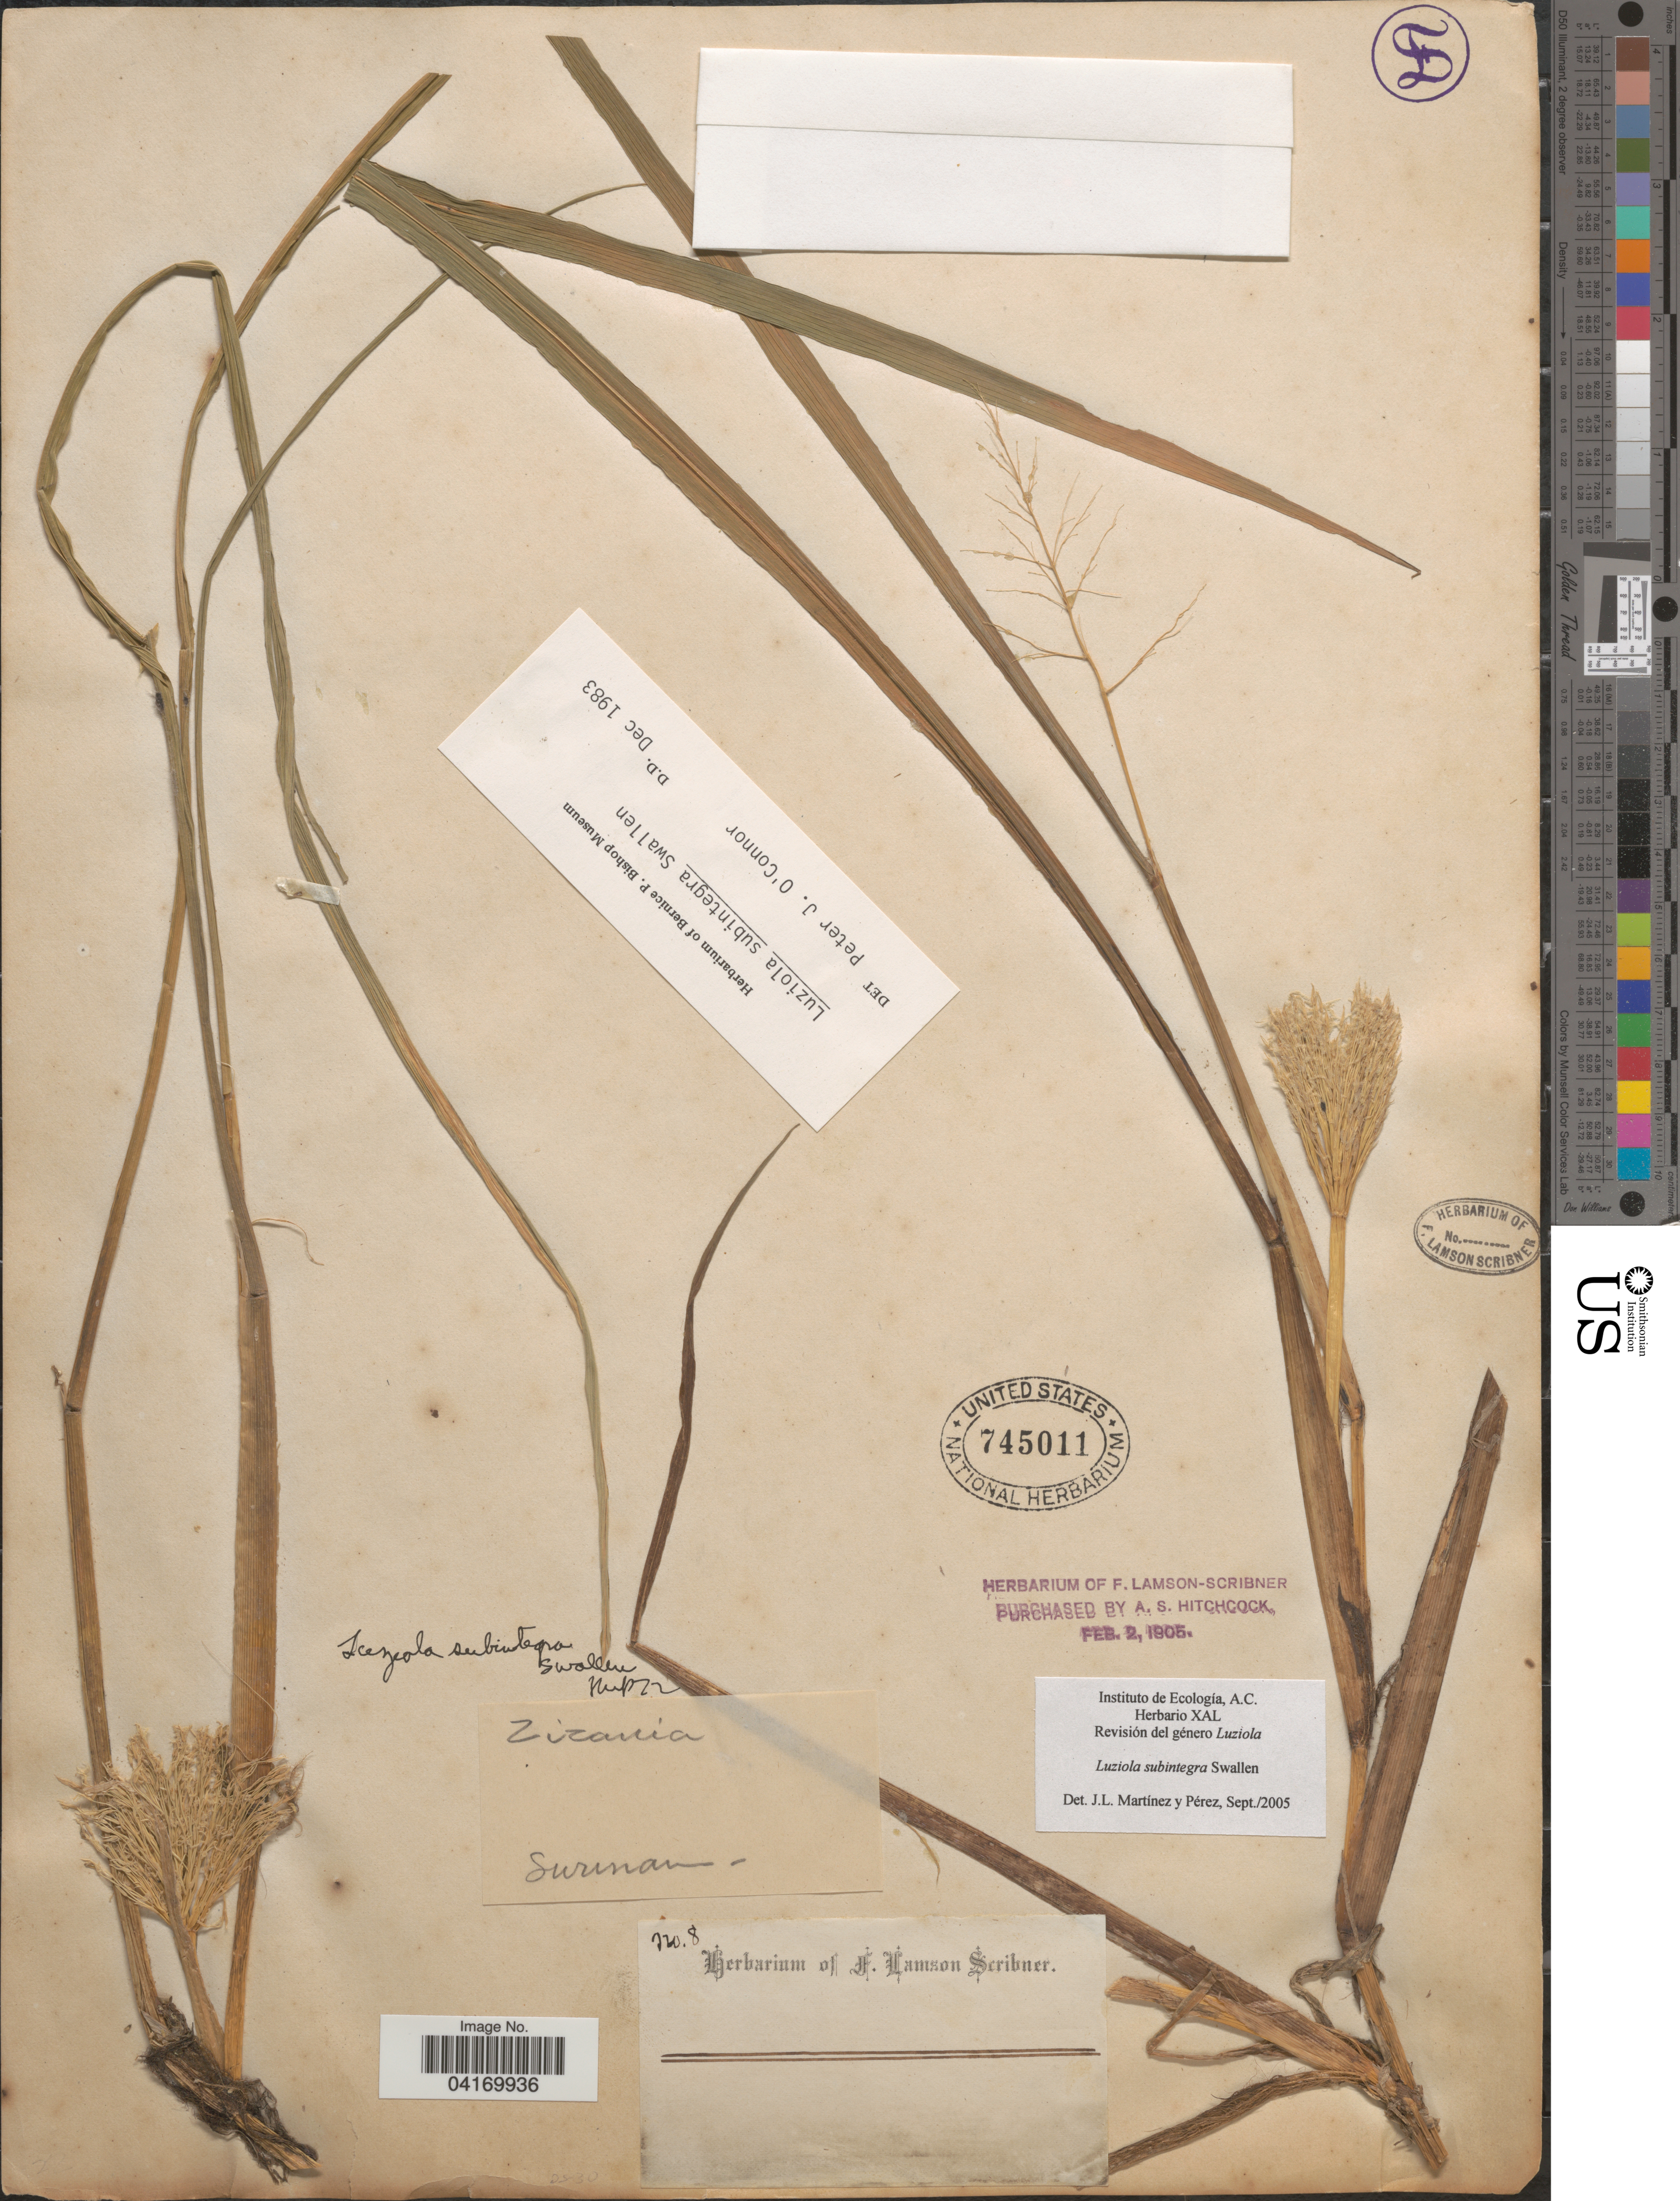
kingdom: Plantae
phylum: Tracheophyta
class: Liliopsida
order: Poales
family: Poaceae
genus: Luziola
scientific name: Luziola subintegra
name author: Swallen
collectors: ex herb. F. Lamson Scribner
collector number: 8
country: Suriname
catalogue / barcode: US 745011